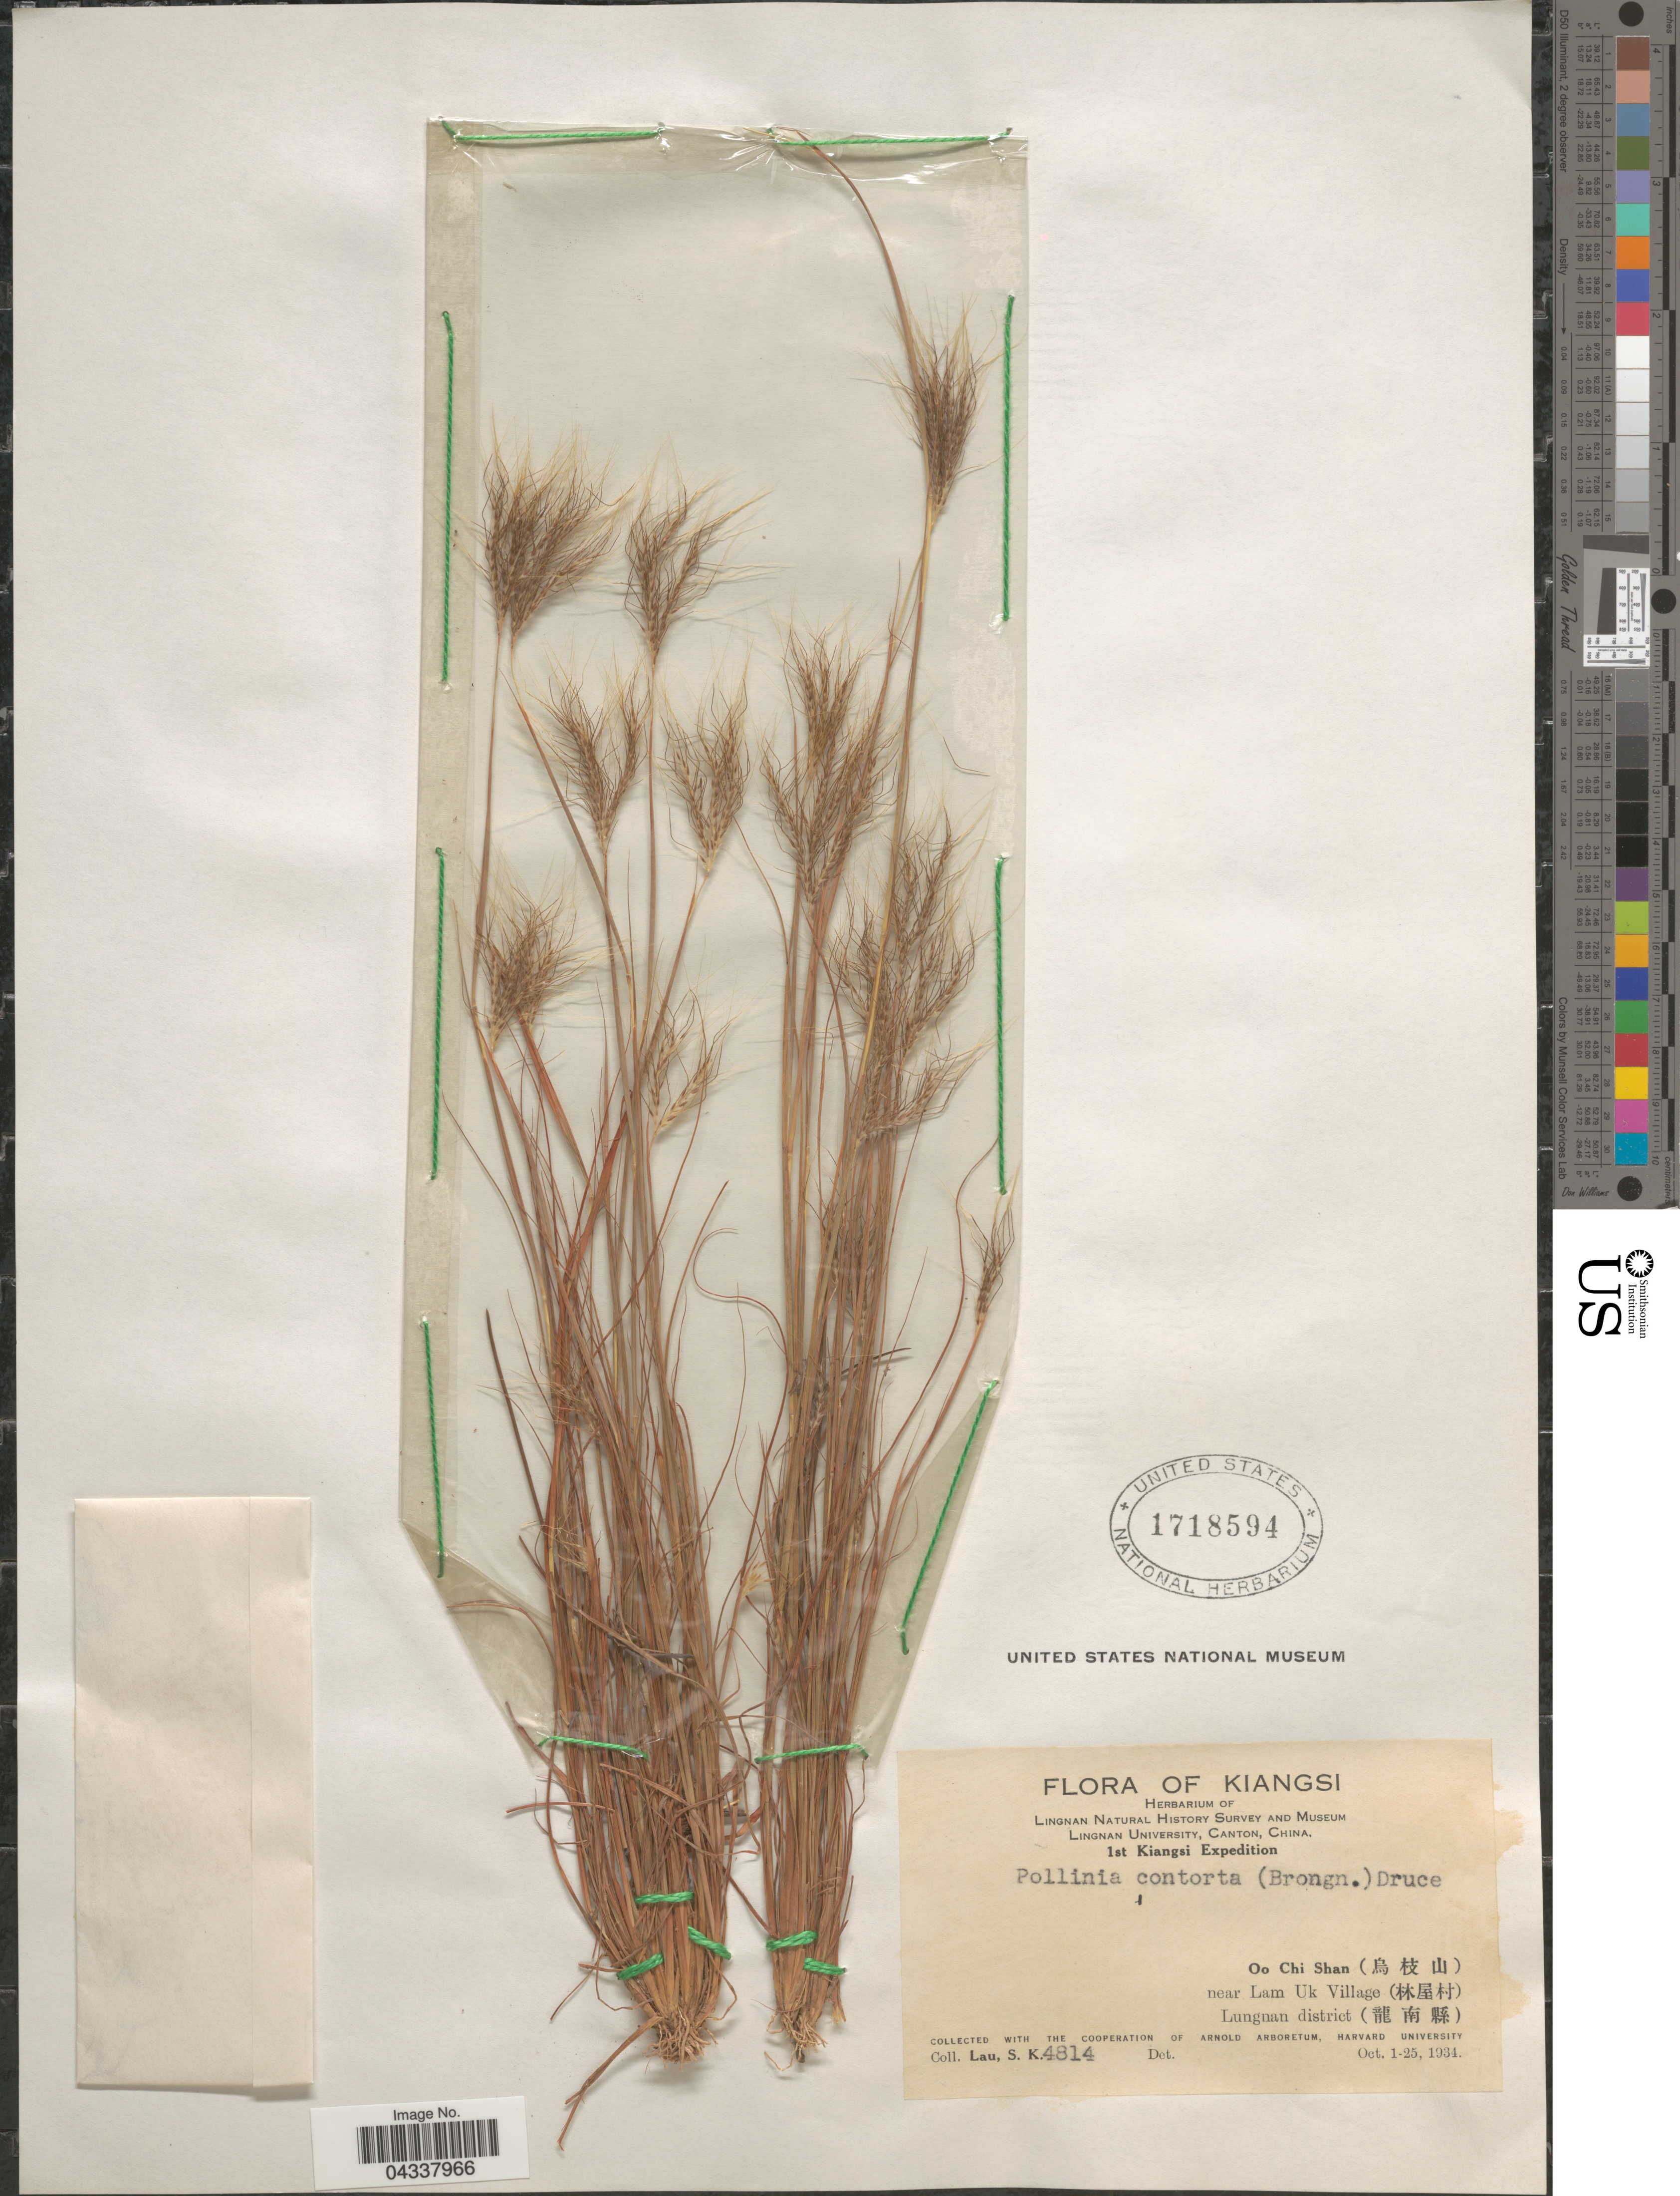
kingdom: Plantae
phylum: Tracheophyta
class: Liliopsida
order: Poales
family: Poaceae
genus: Pseudopogonatherum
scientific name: Pseudopogonatherum contortum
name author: A. Camus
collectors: S. K. Lau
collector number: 4814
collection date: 1934-10-01/1934-10-25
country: China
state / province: Jiangxi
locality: Kiangsi. Lingnan Natural History Survey and Museum Lingnan University, Canton, China. 1st Kiangsi Expedition. Oo Chi Shan (X) near Lam Uk Village (X). Lungnan district (X).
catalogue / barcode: US 1718594